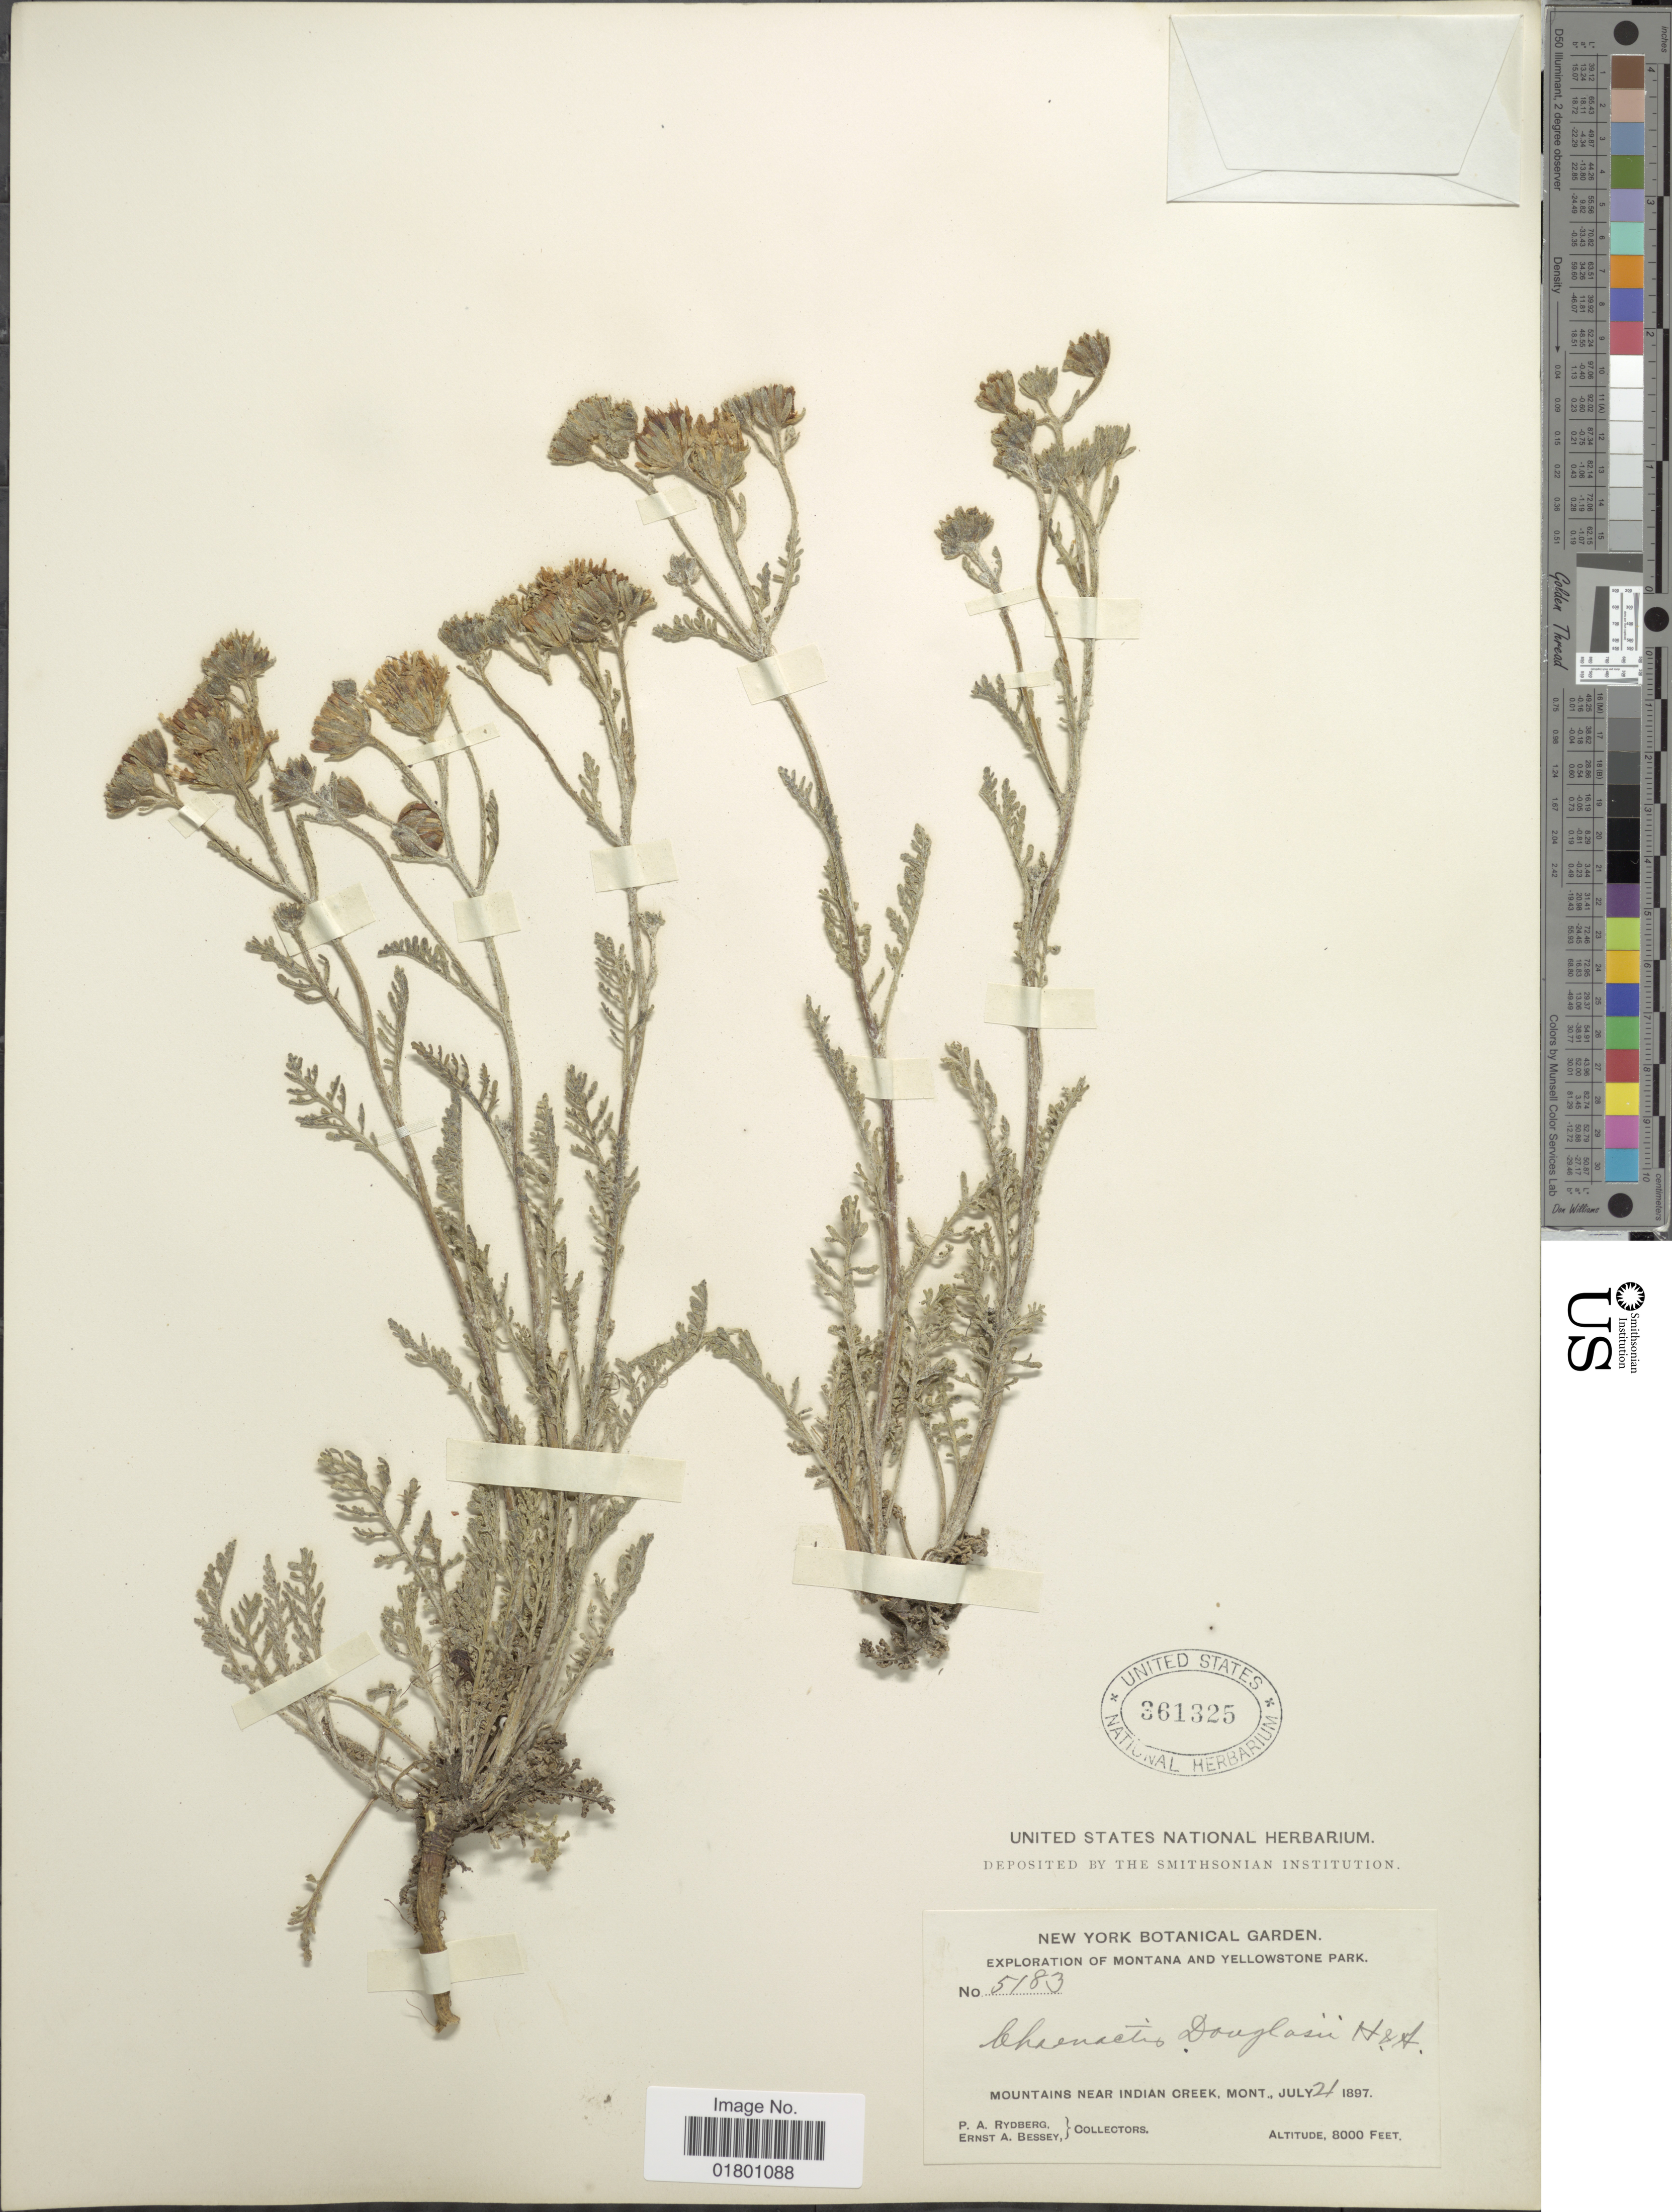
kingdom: Plantae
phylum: Tracheophyta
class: Magnoliopsida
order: Asterales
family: Asteraceae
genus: Chaenactis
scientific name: Chaenactis douglasii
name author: Hook. & Arn.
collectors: P. A. Rydberg & E. A. Bessey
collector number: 5183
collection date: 1897-07-21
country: United States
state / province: Montana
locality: Montana and Yellowstone Park, Mountains near Indian Creek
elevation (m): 2438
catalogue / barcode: US 361325